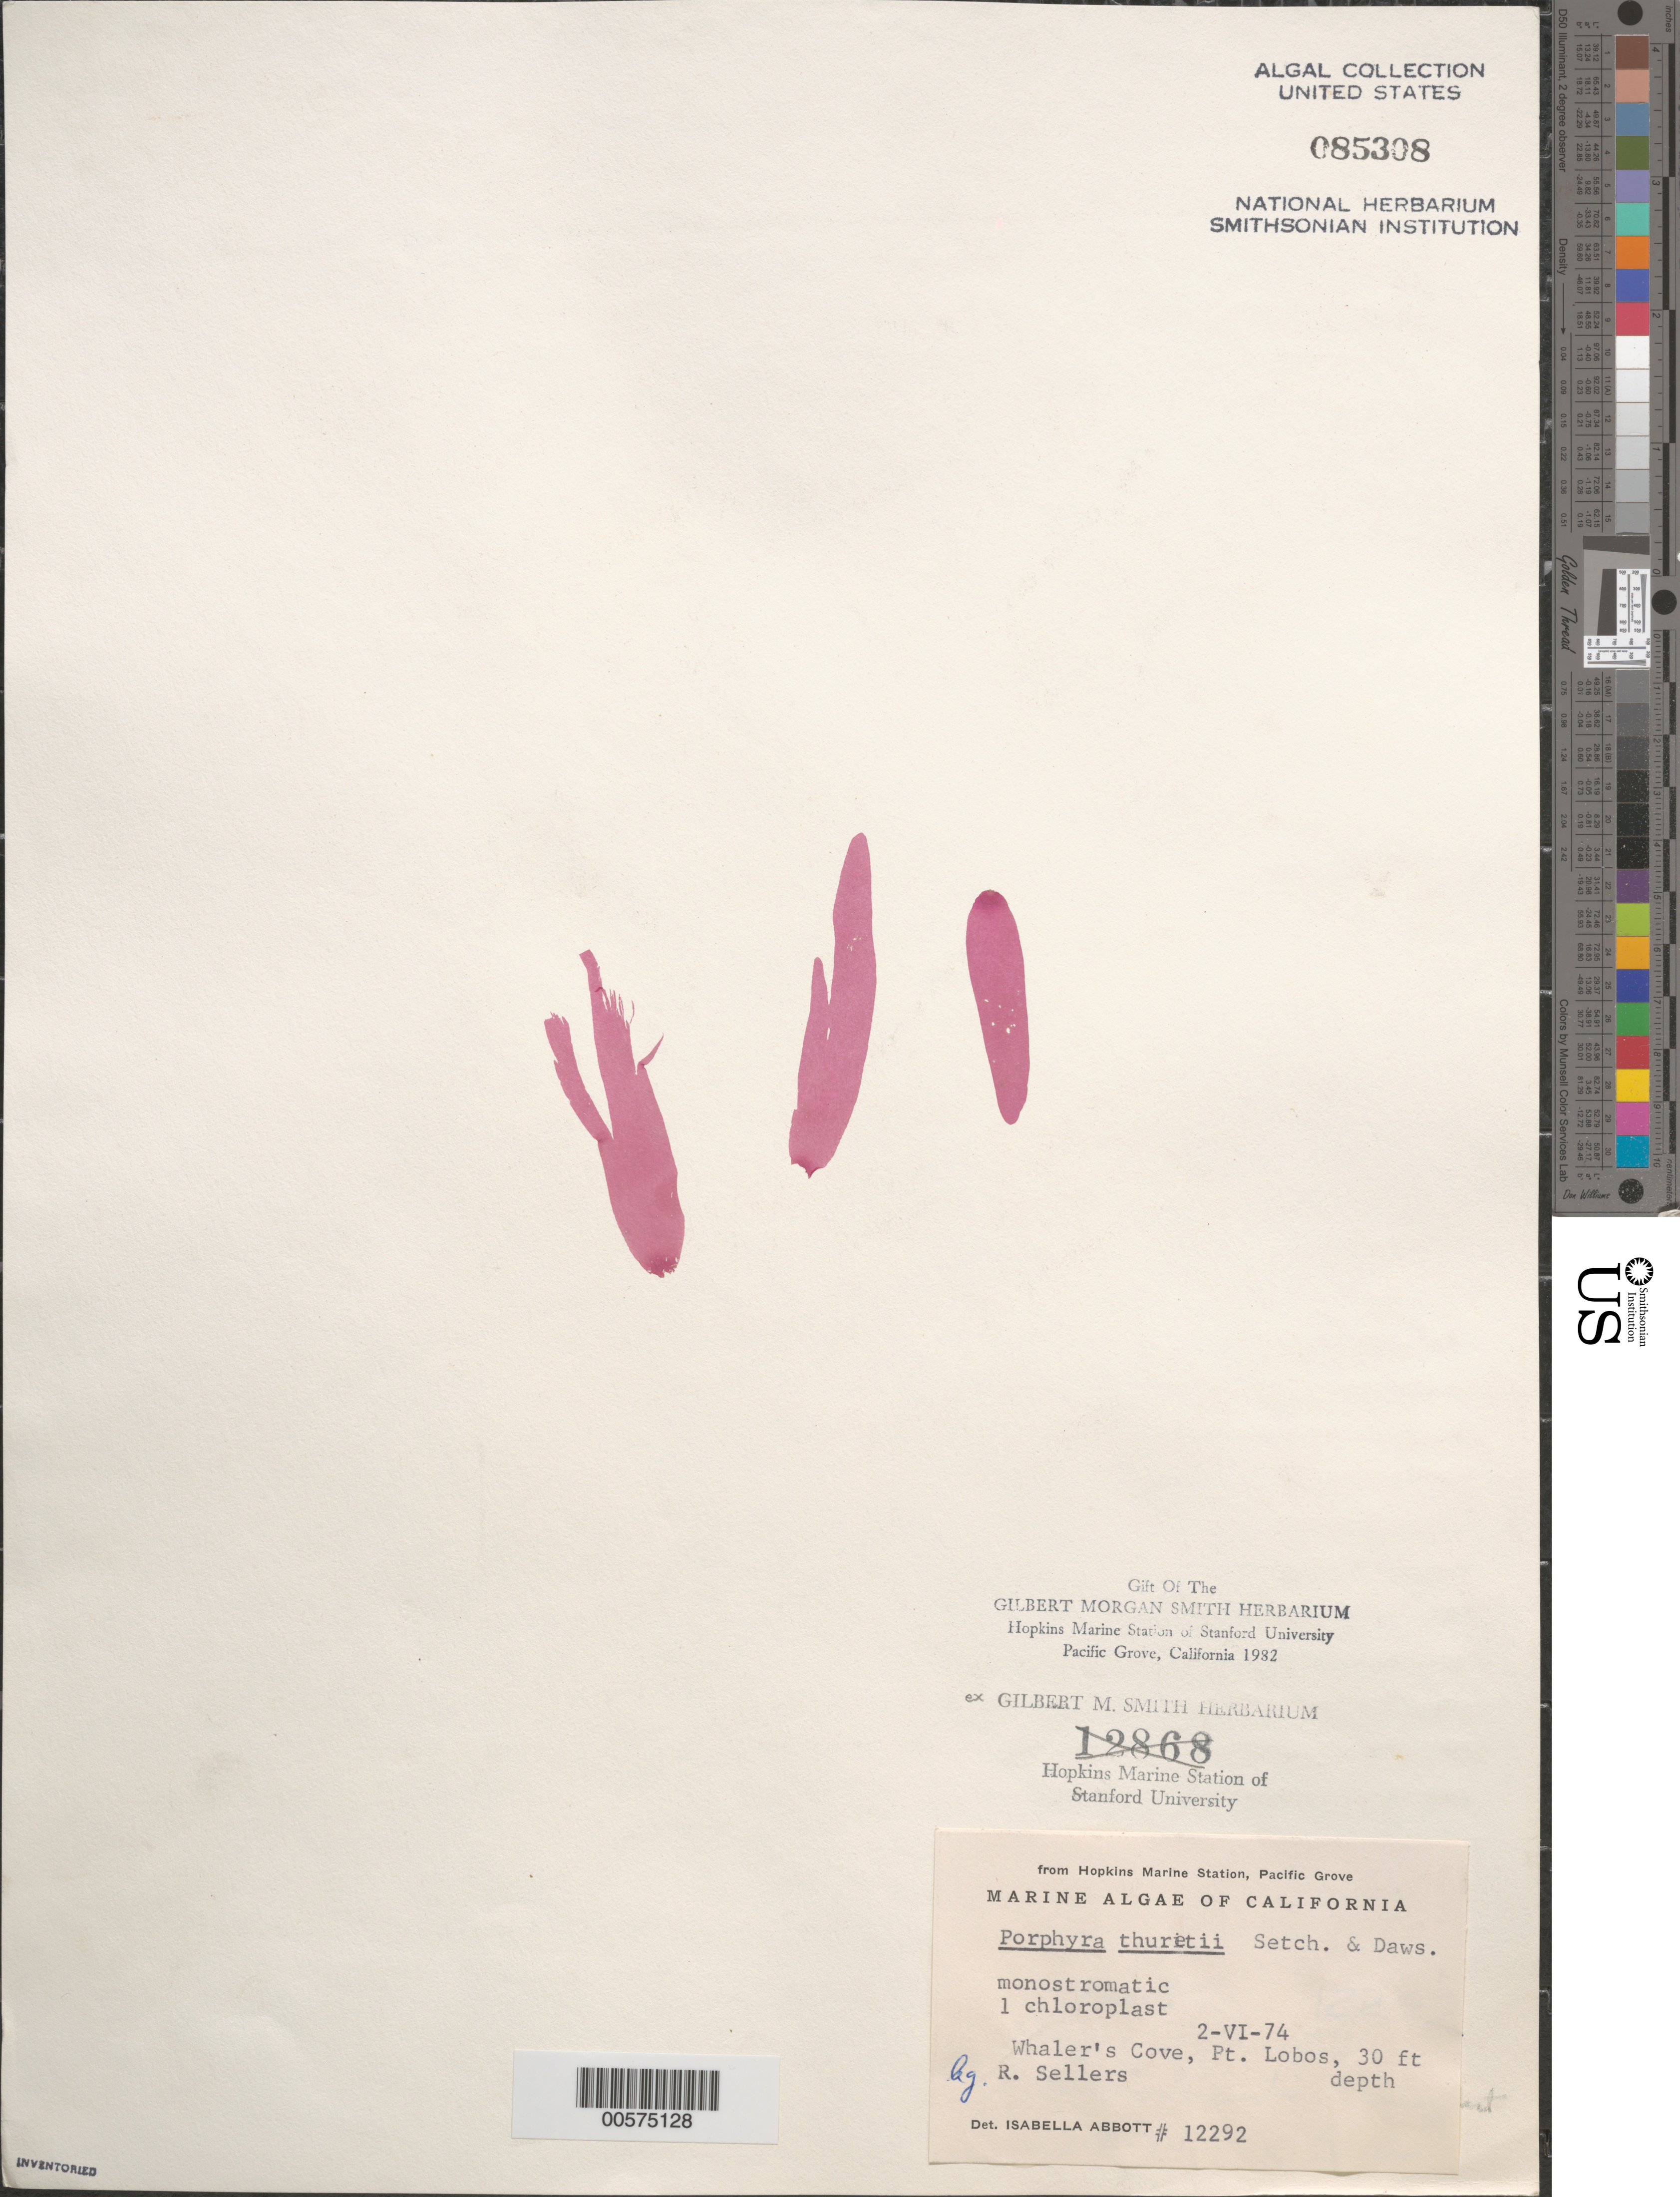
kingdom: Plantae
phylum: Rhodophyta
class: Bangiophyceae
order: Bangiales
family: Bangiaceae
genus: Pyropia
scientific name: Pyropia thuretii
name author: (Setchell & E.Y. Dawson) J.E. Sutherl. et al.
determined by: Algae name updating Project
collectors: R. F. Sellers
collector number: IAA 12292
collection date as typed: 02 Jun 1974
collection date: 1974-06-02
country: United States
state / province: California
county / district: Monterey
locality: Whaler's Cove, Point Lobos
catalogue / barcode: US 85308